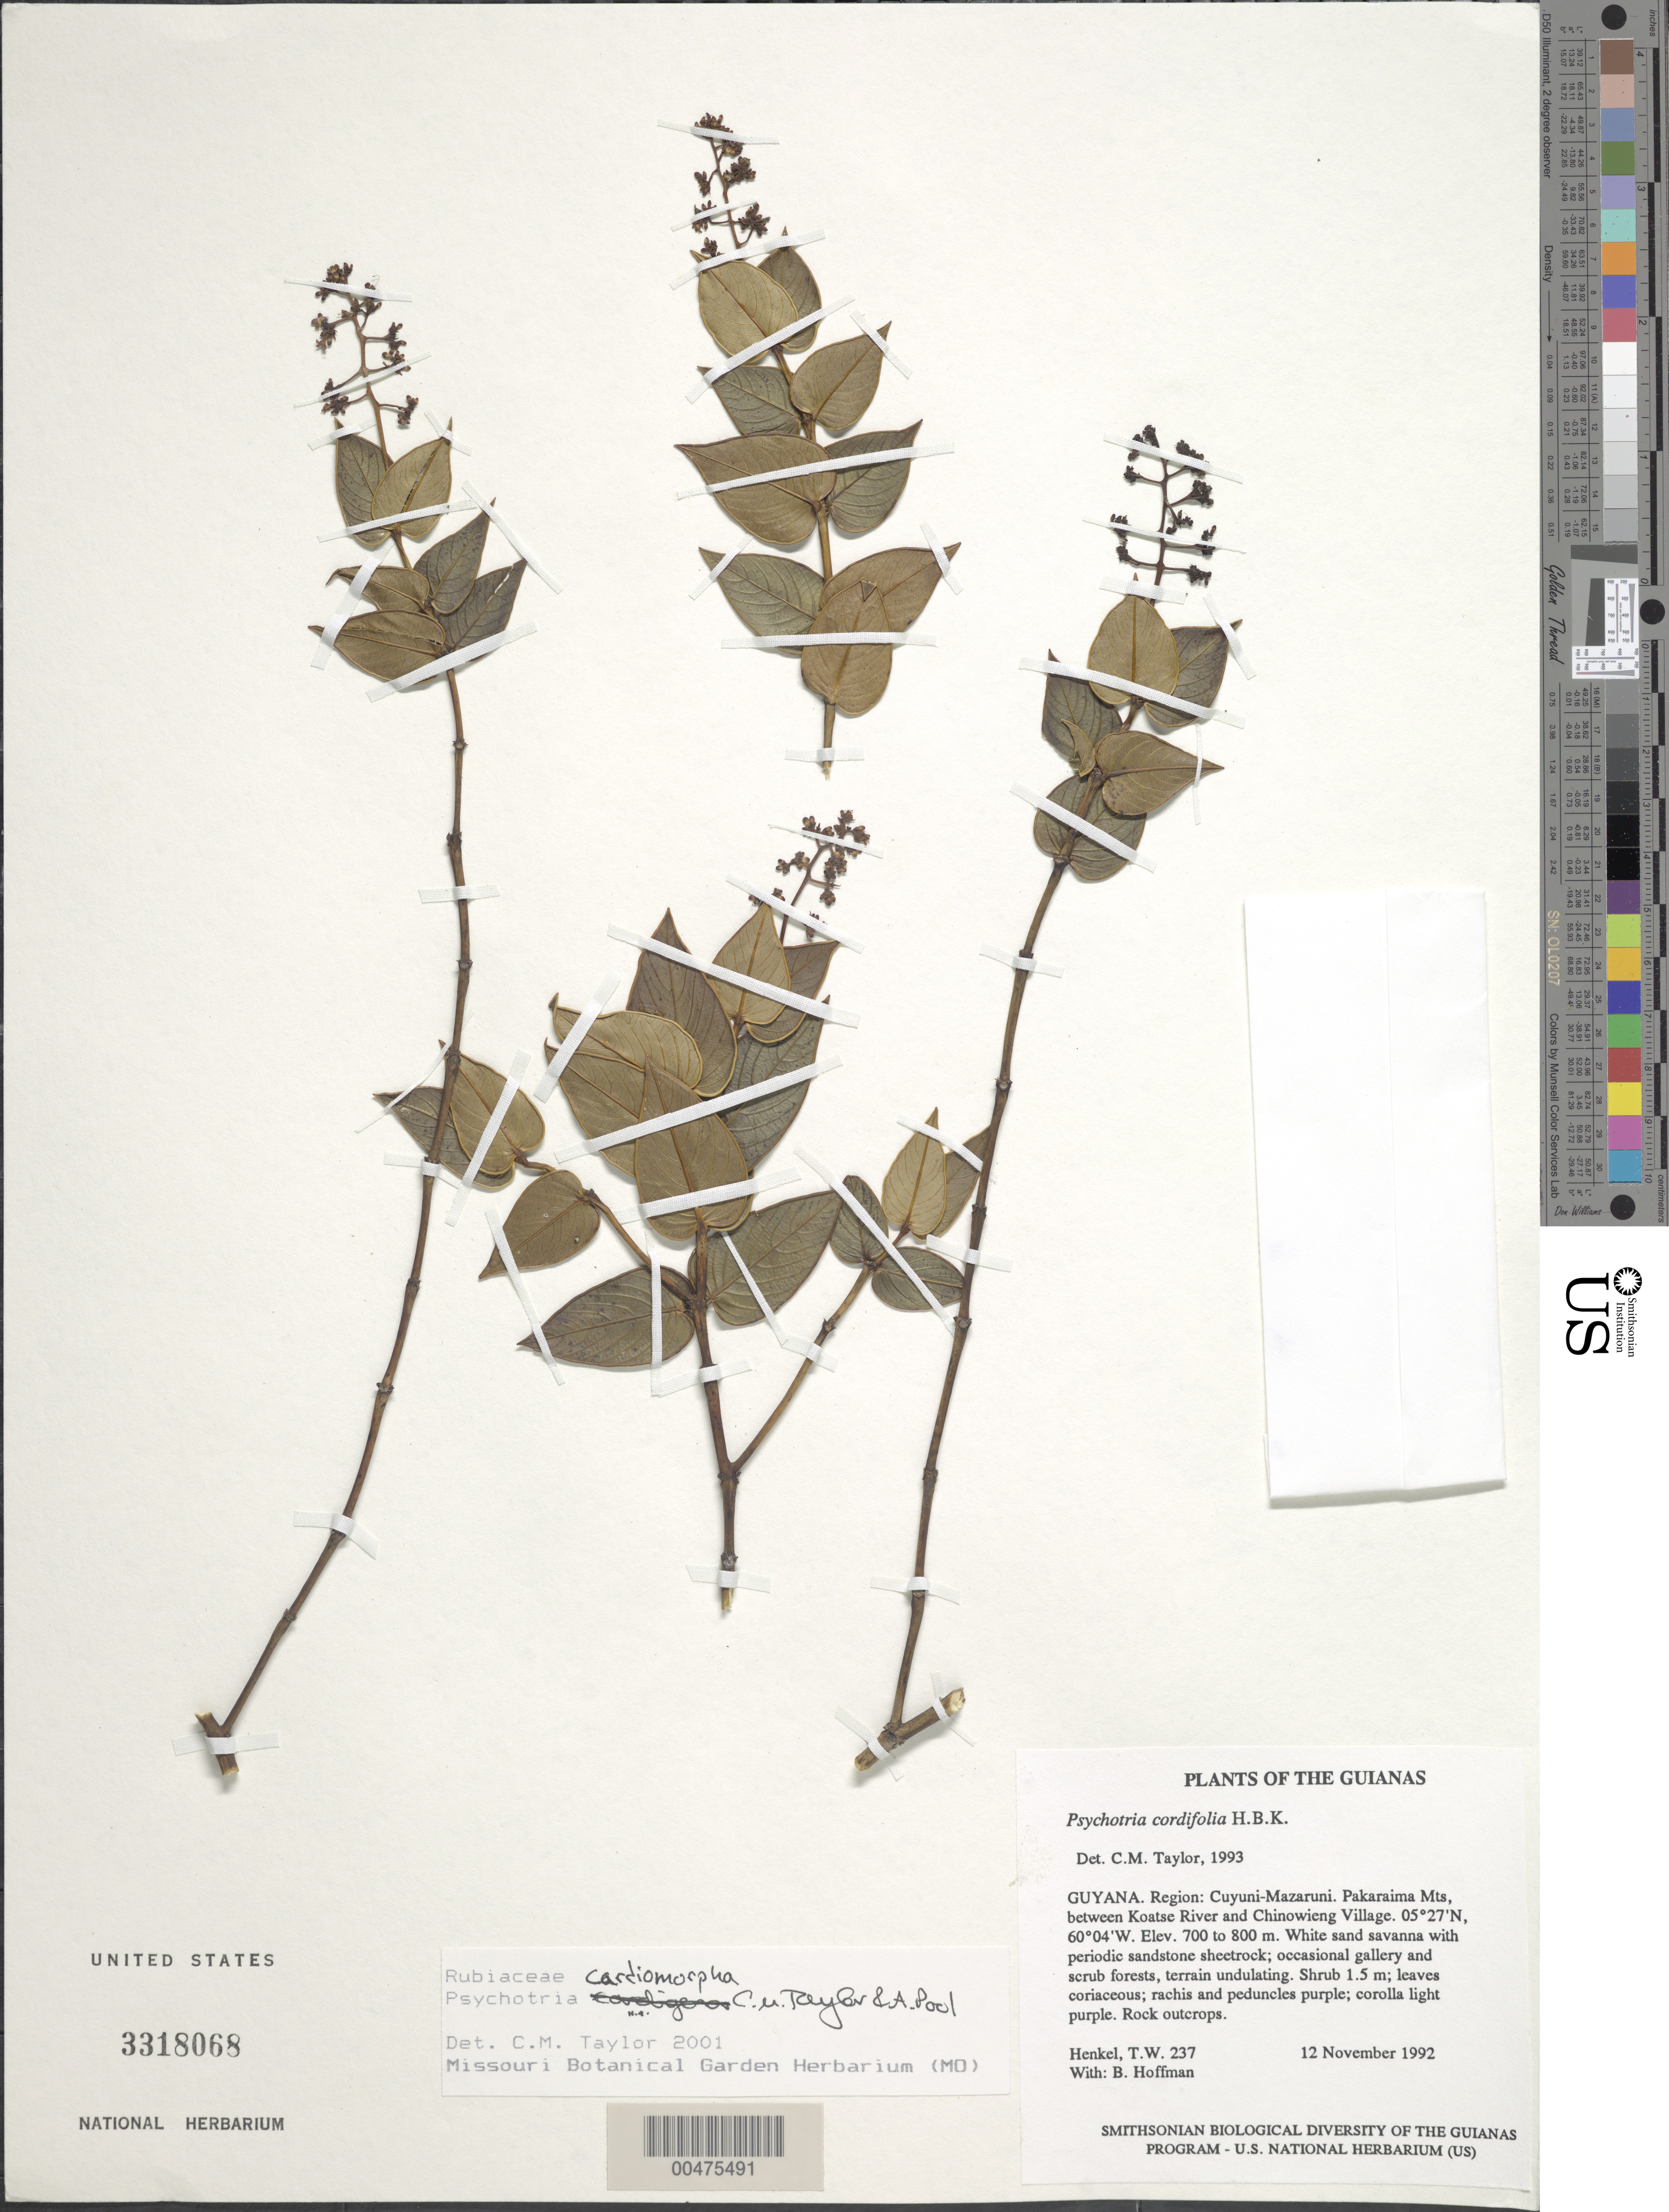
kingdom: Plantae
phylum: Tracheophyta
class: Magnoliopsida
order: Gentianales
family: Rubiaceae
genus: Palicourea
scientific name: Palicourea cardiomorpha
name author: (C.M. Taylor & A. Pool) Delprete & J.H. Kirkbr.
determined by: Kirkbride, J. H., Jr.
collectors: T. Henkel & B. Hoffman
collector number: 237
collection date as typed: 12 November 1992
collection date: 1992-11-12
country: Guyana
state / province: Cuyuni-Mazaruni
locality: Pakaraima Mts, between Koatse River and Chinowieng Village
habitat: White sand savanna with periodic sandstone sheetrock; occasional gallery and scrub forests, terrain undulating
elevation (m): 700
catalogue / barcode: US 3318068